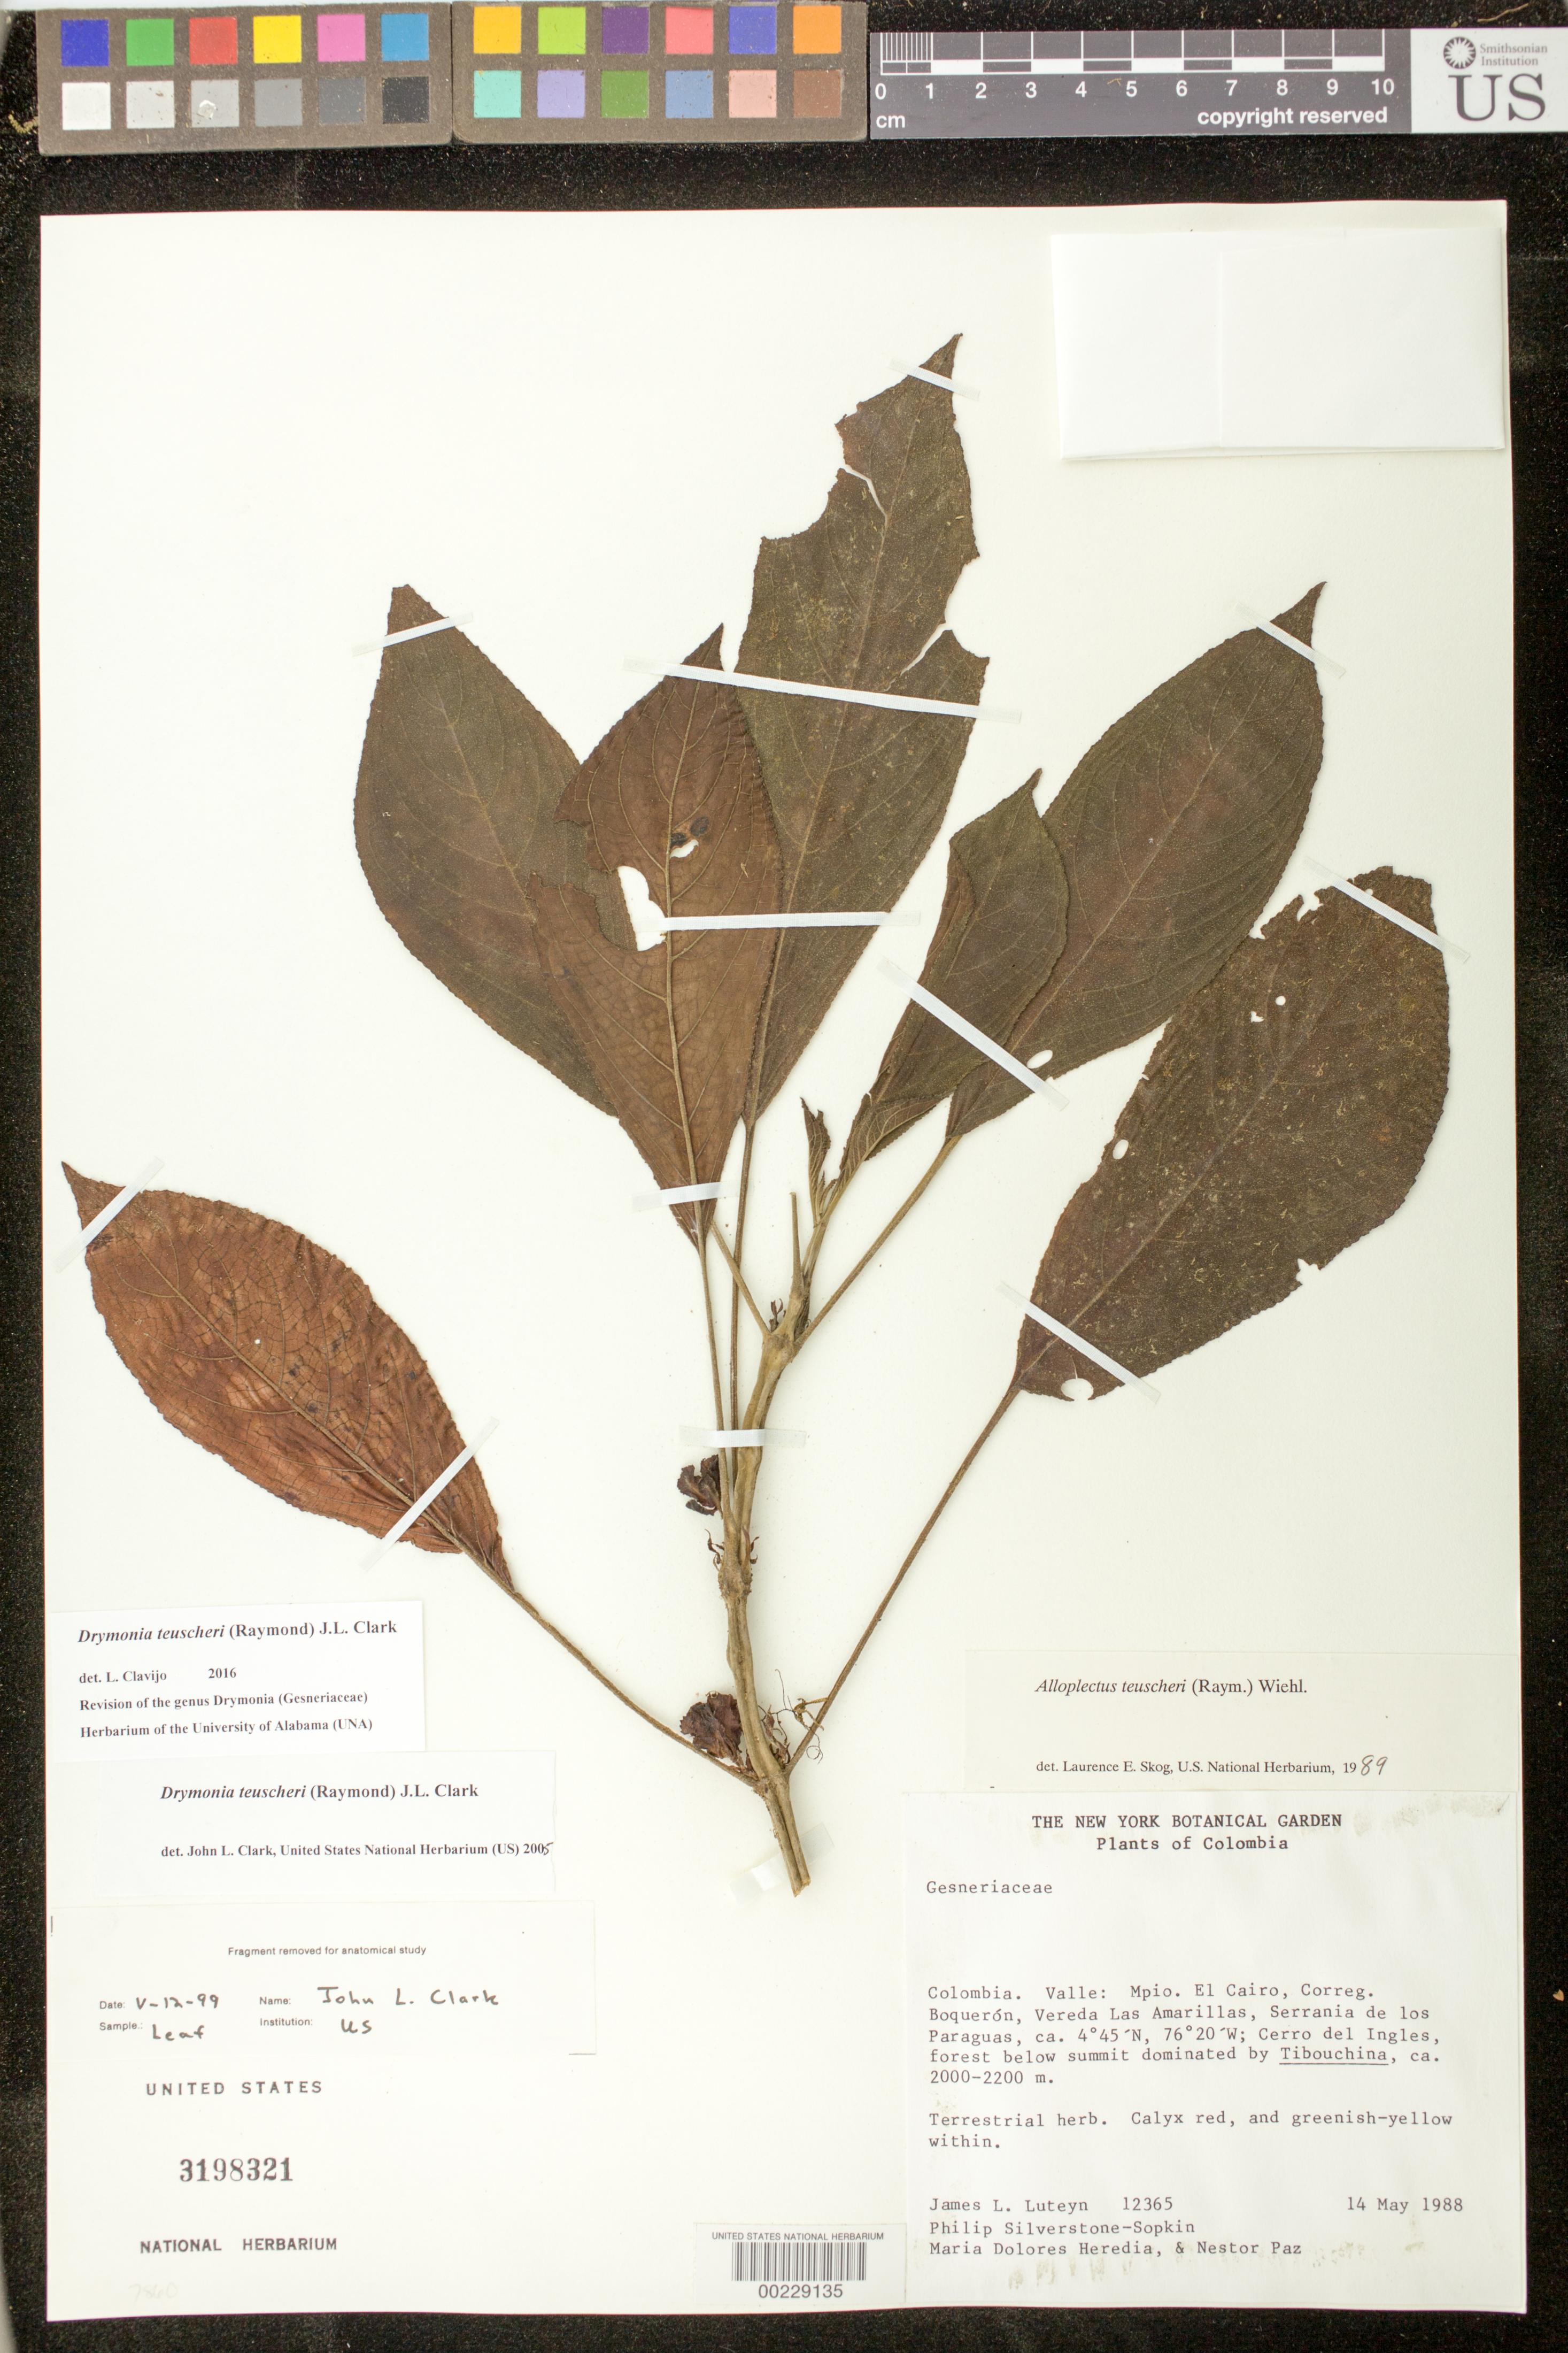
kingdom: Plantae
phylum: Tracheophyta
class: Magnoliopsida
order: Lamiales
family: Gesneriaceae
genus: Drymonia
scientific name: Drymonia teuscheri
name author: (Raymond) J.L. Clark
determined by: Clark, J. L., (SEL), The Marie Selby Botanical Garden (UNITED STATES)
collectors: J. L. Luteyn, P. A. Silverstone-Sopkin, M. Heredia & N. Paz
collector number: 12365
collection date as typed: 14 May 1988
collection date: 1988-05-14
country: Colombia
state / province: Valle del Cauca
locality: Mpio. El Cairo, correg Boqueron, vereda Las Amarillas, Serrania de los Paraguas, Cerro del Ingles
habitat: Forest below summit dominated by Tibouchina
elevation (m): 2000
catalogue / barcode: US 3198321